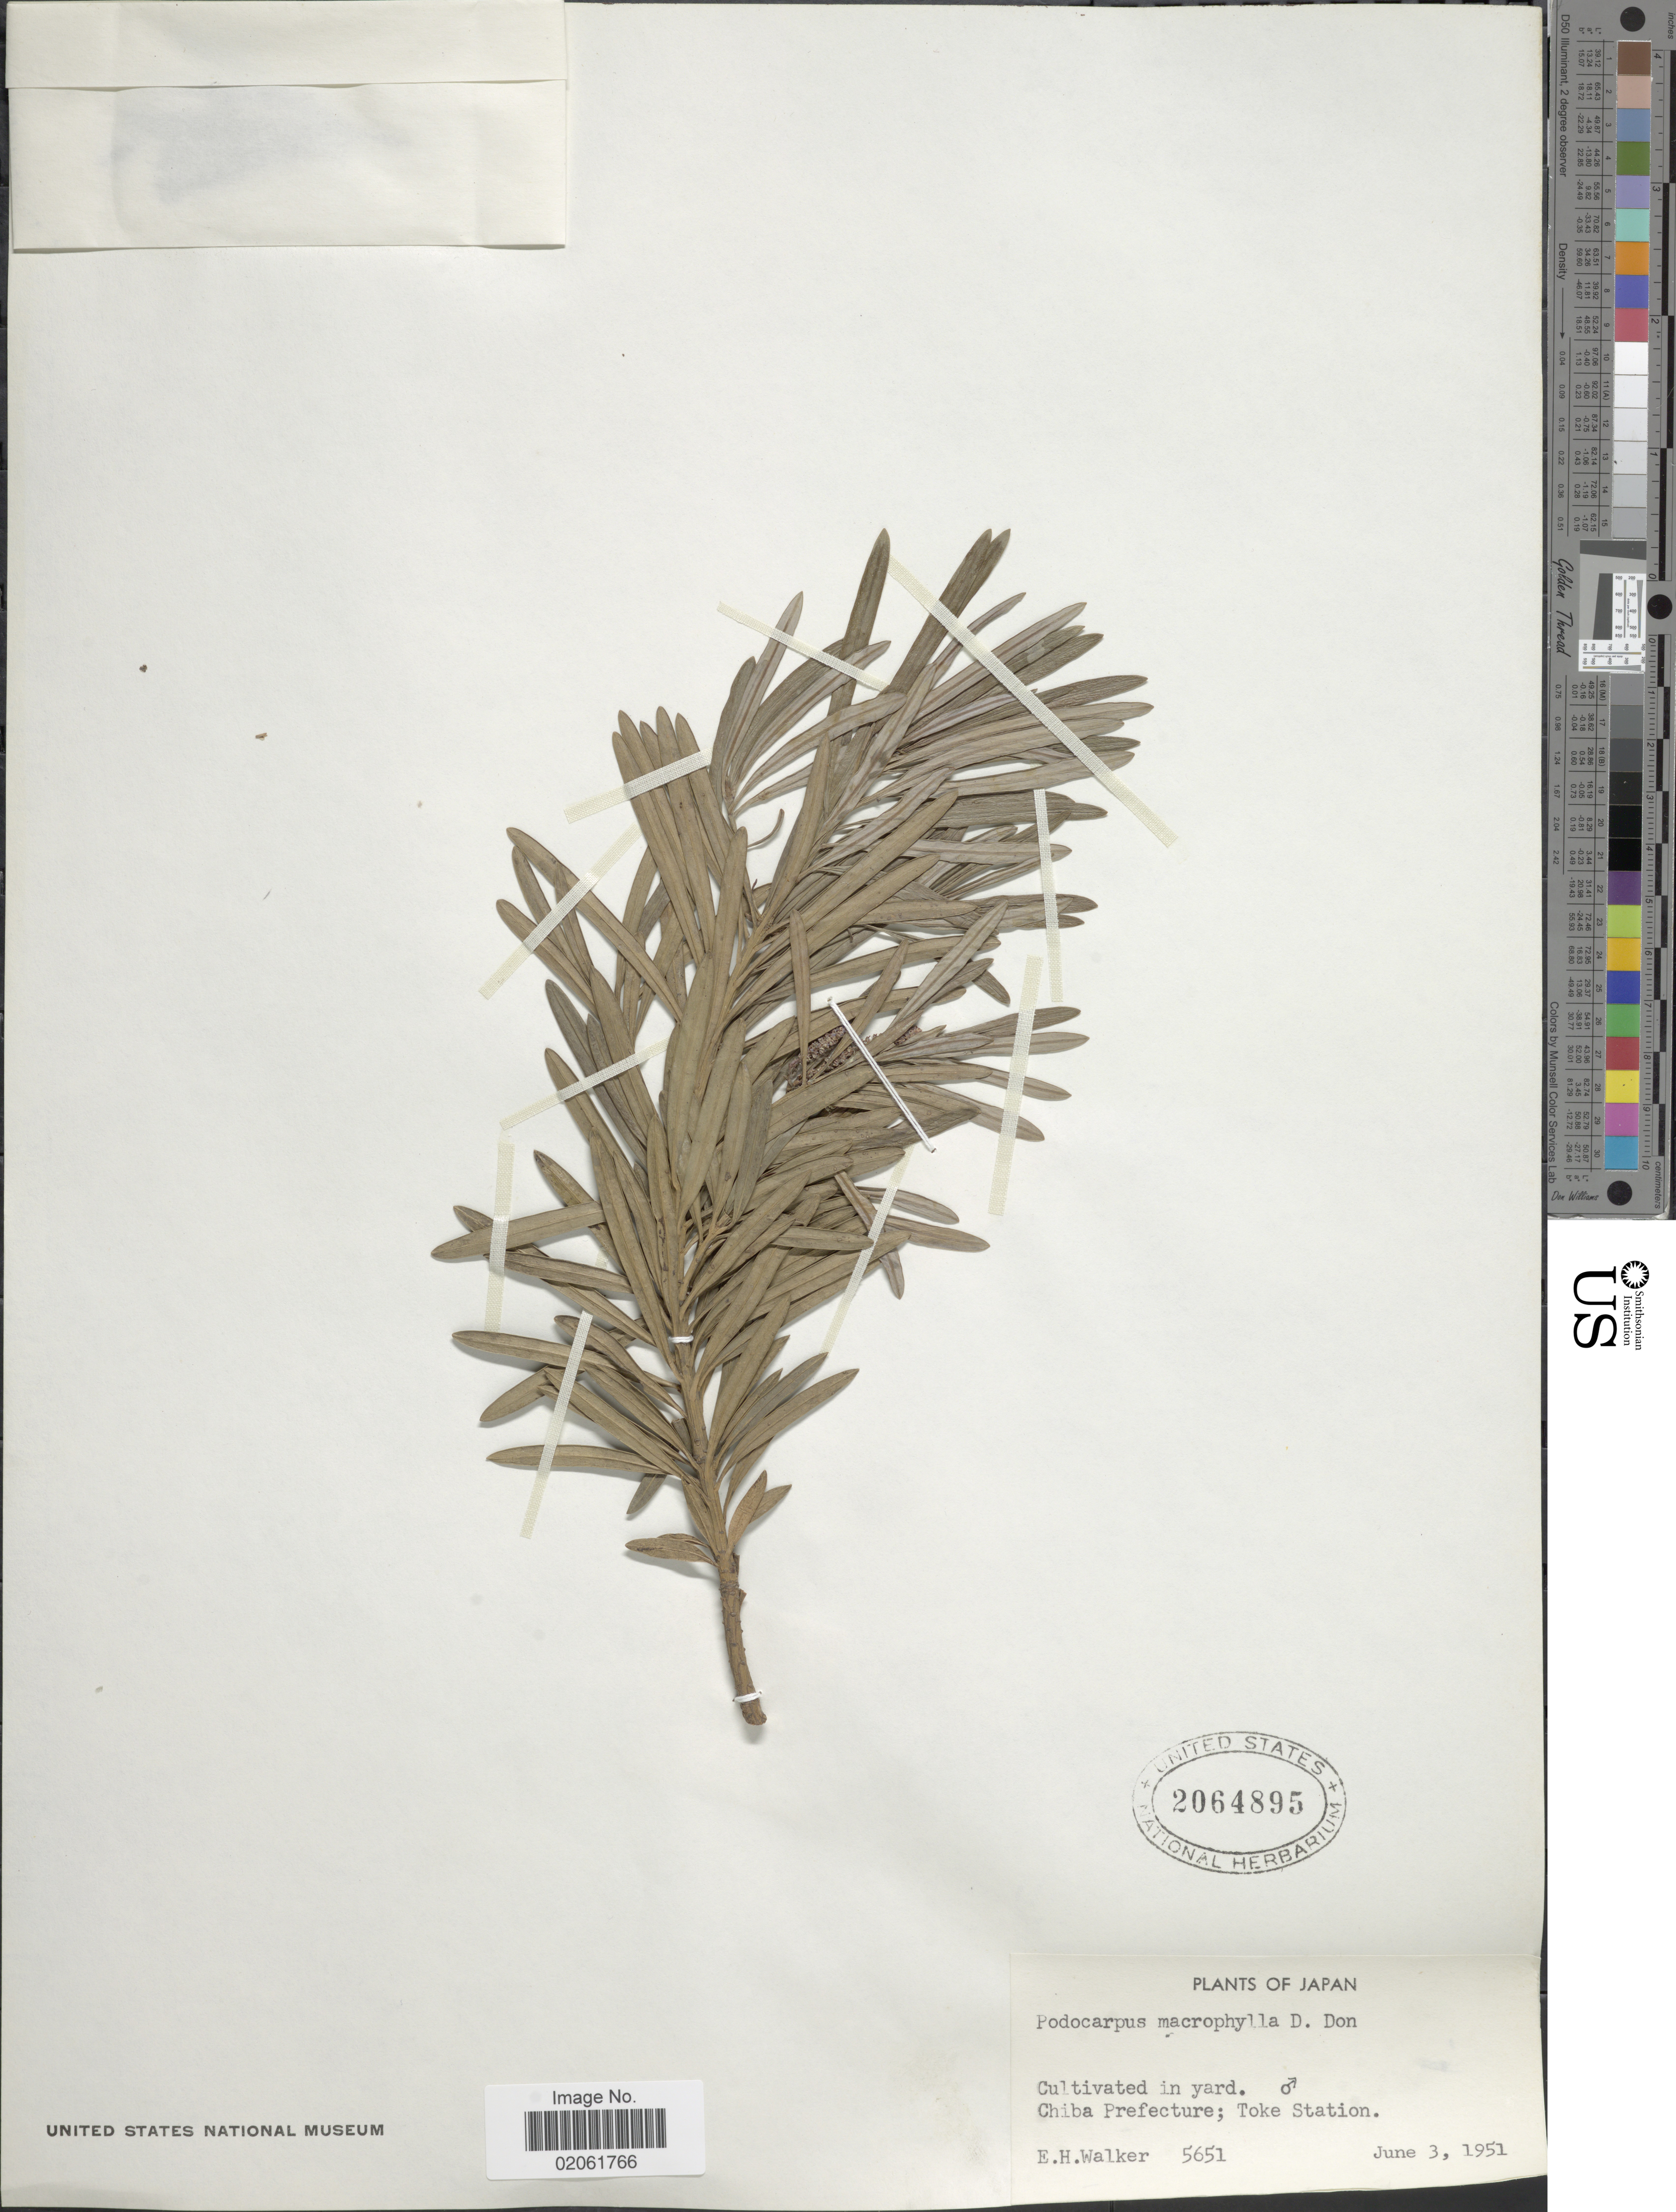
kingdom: Plantae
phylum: Tracheophyta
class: Pinopsida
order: Pinales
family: Podocarpaceae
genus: Podocarpus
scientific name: Podocarpus chinensis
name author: Wall. ex J. Forbes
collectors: E. H. Walker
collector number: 5651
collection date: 1951-06-03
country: Japan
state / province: Tiba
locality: Chiba Prefecture: Toke Station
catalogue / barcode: US 2064895